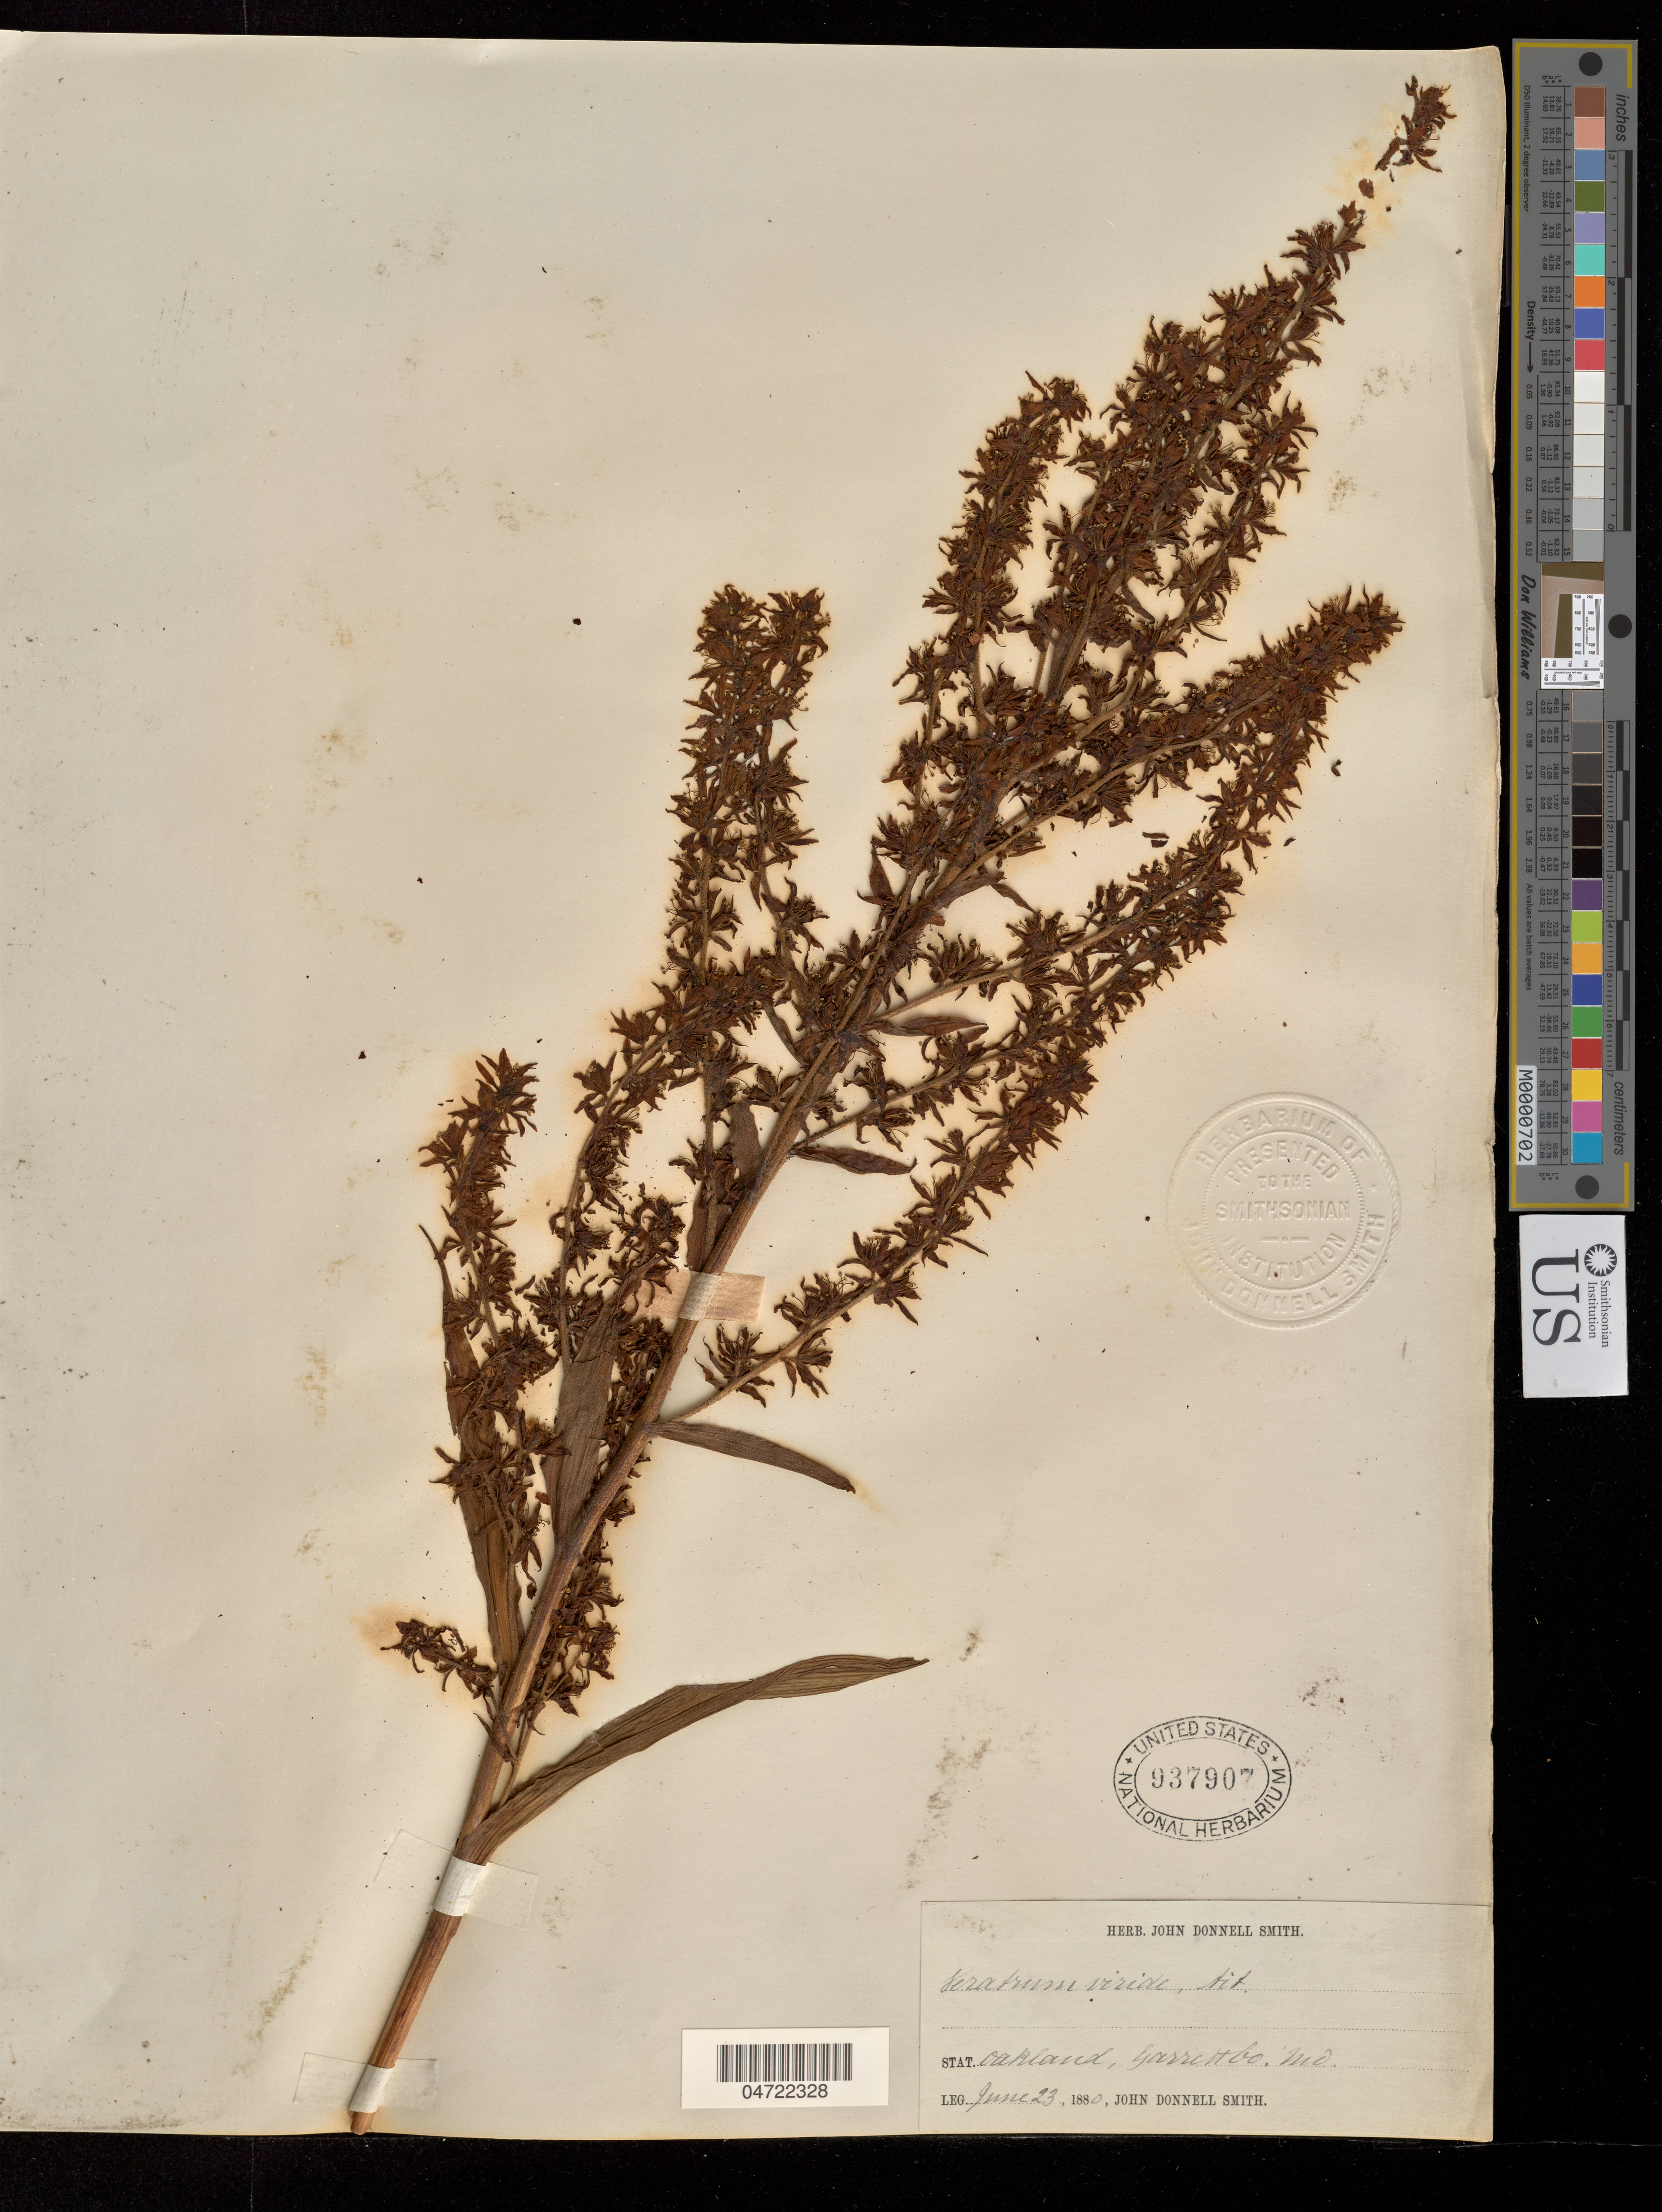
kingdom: Plantae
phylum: Tracheophyta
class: Liliopsida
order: Liliales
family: Melanthiaceae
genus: Veratrum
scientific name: Veratrum viride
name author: Aiton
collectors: J. Donnell Smith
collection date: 1880-06-23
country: United States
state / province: Maryland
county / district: Garrett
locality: Oakland.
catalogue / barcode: US 937907